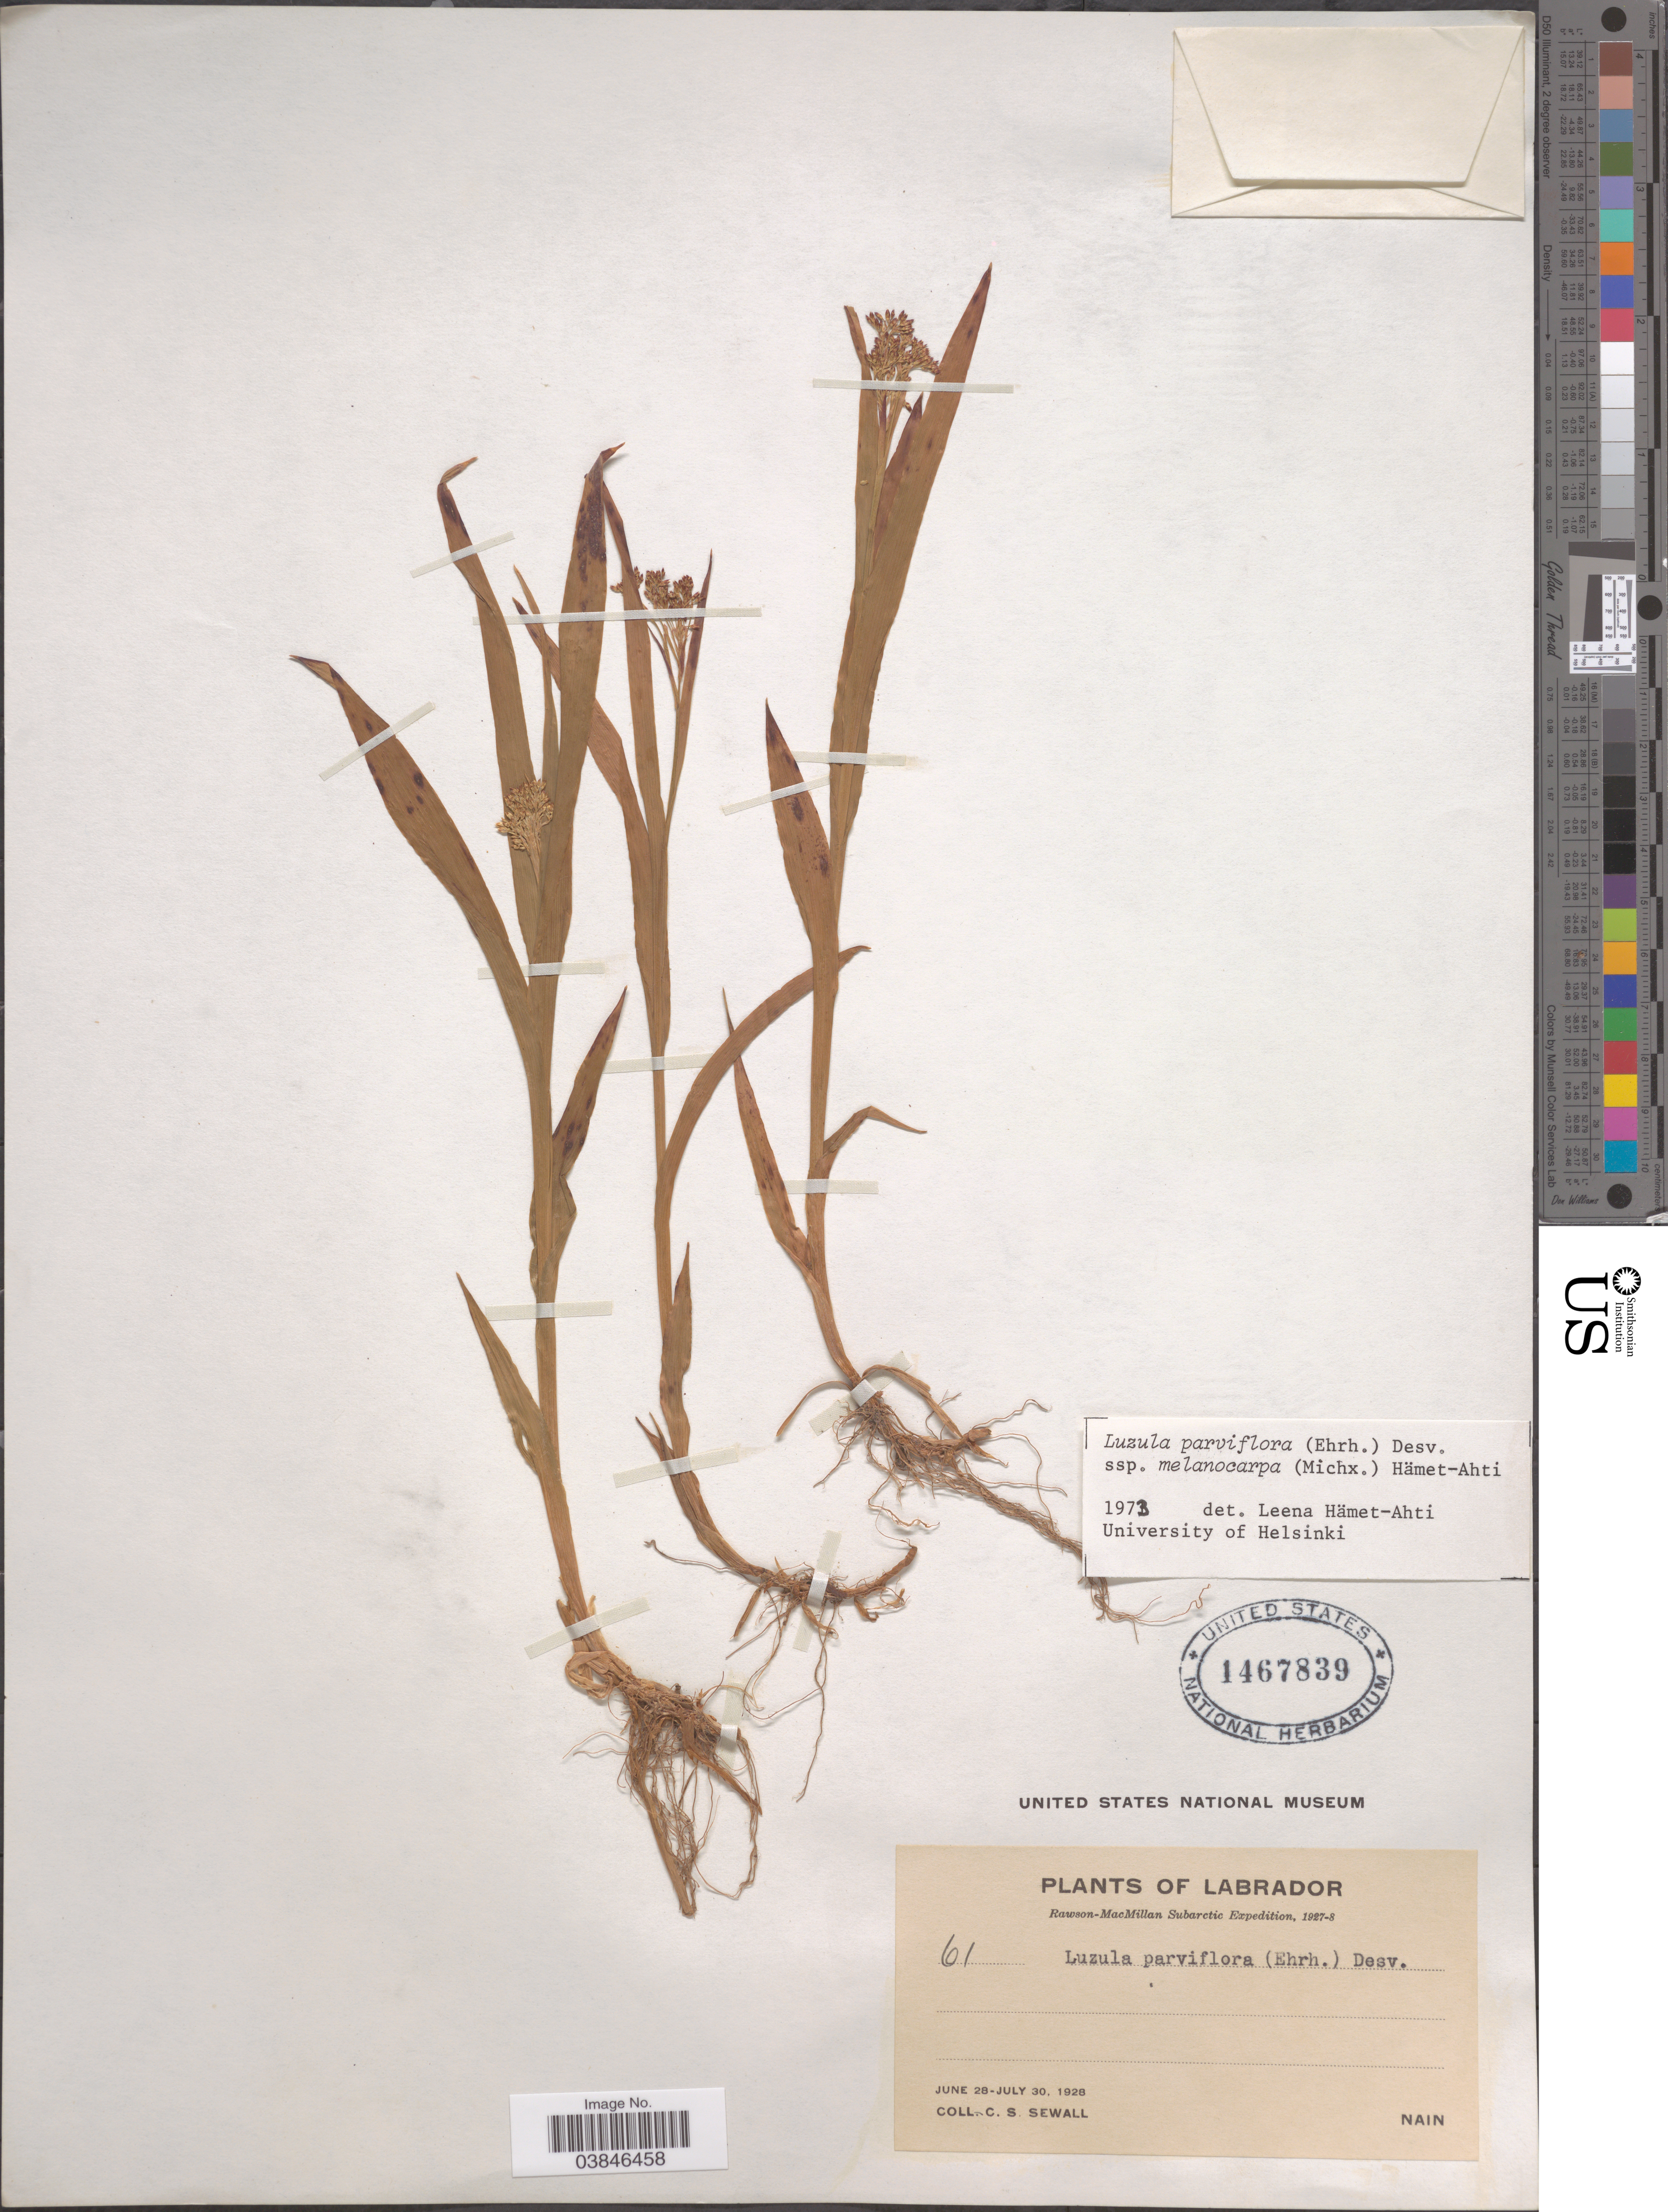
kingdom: Plantae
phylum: Tracheophyta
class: Liliopsida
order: Poales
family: Juncaceae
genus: Luzula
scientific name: Luzula parviflora subsp. melanocarpa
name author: Desv.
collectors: C. Sewall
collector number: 61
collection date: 1928-06-28/1928-07-30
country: Canada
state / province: Newfoundland and Labrador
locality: Labrador. Nain.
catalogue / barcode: US 1467839